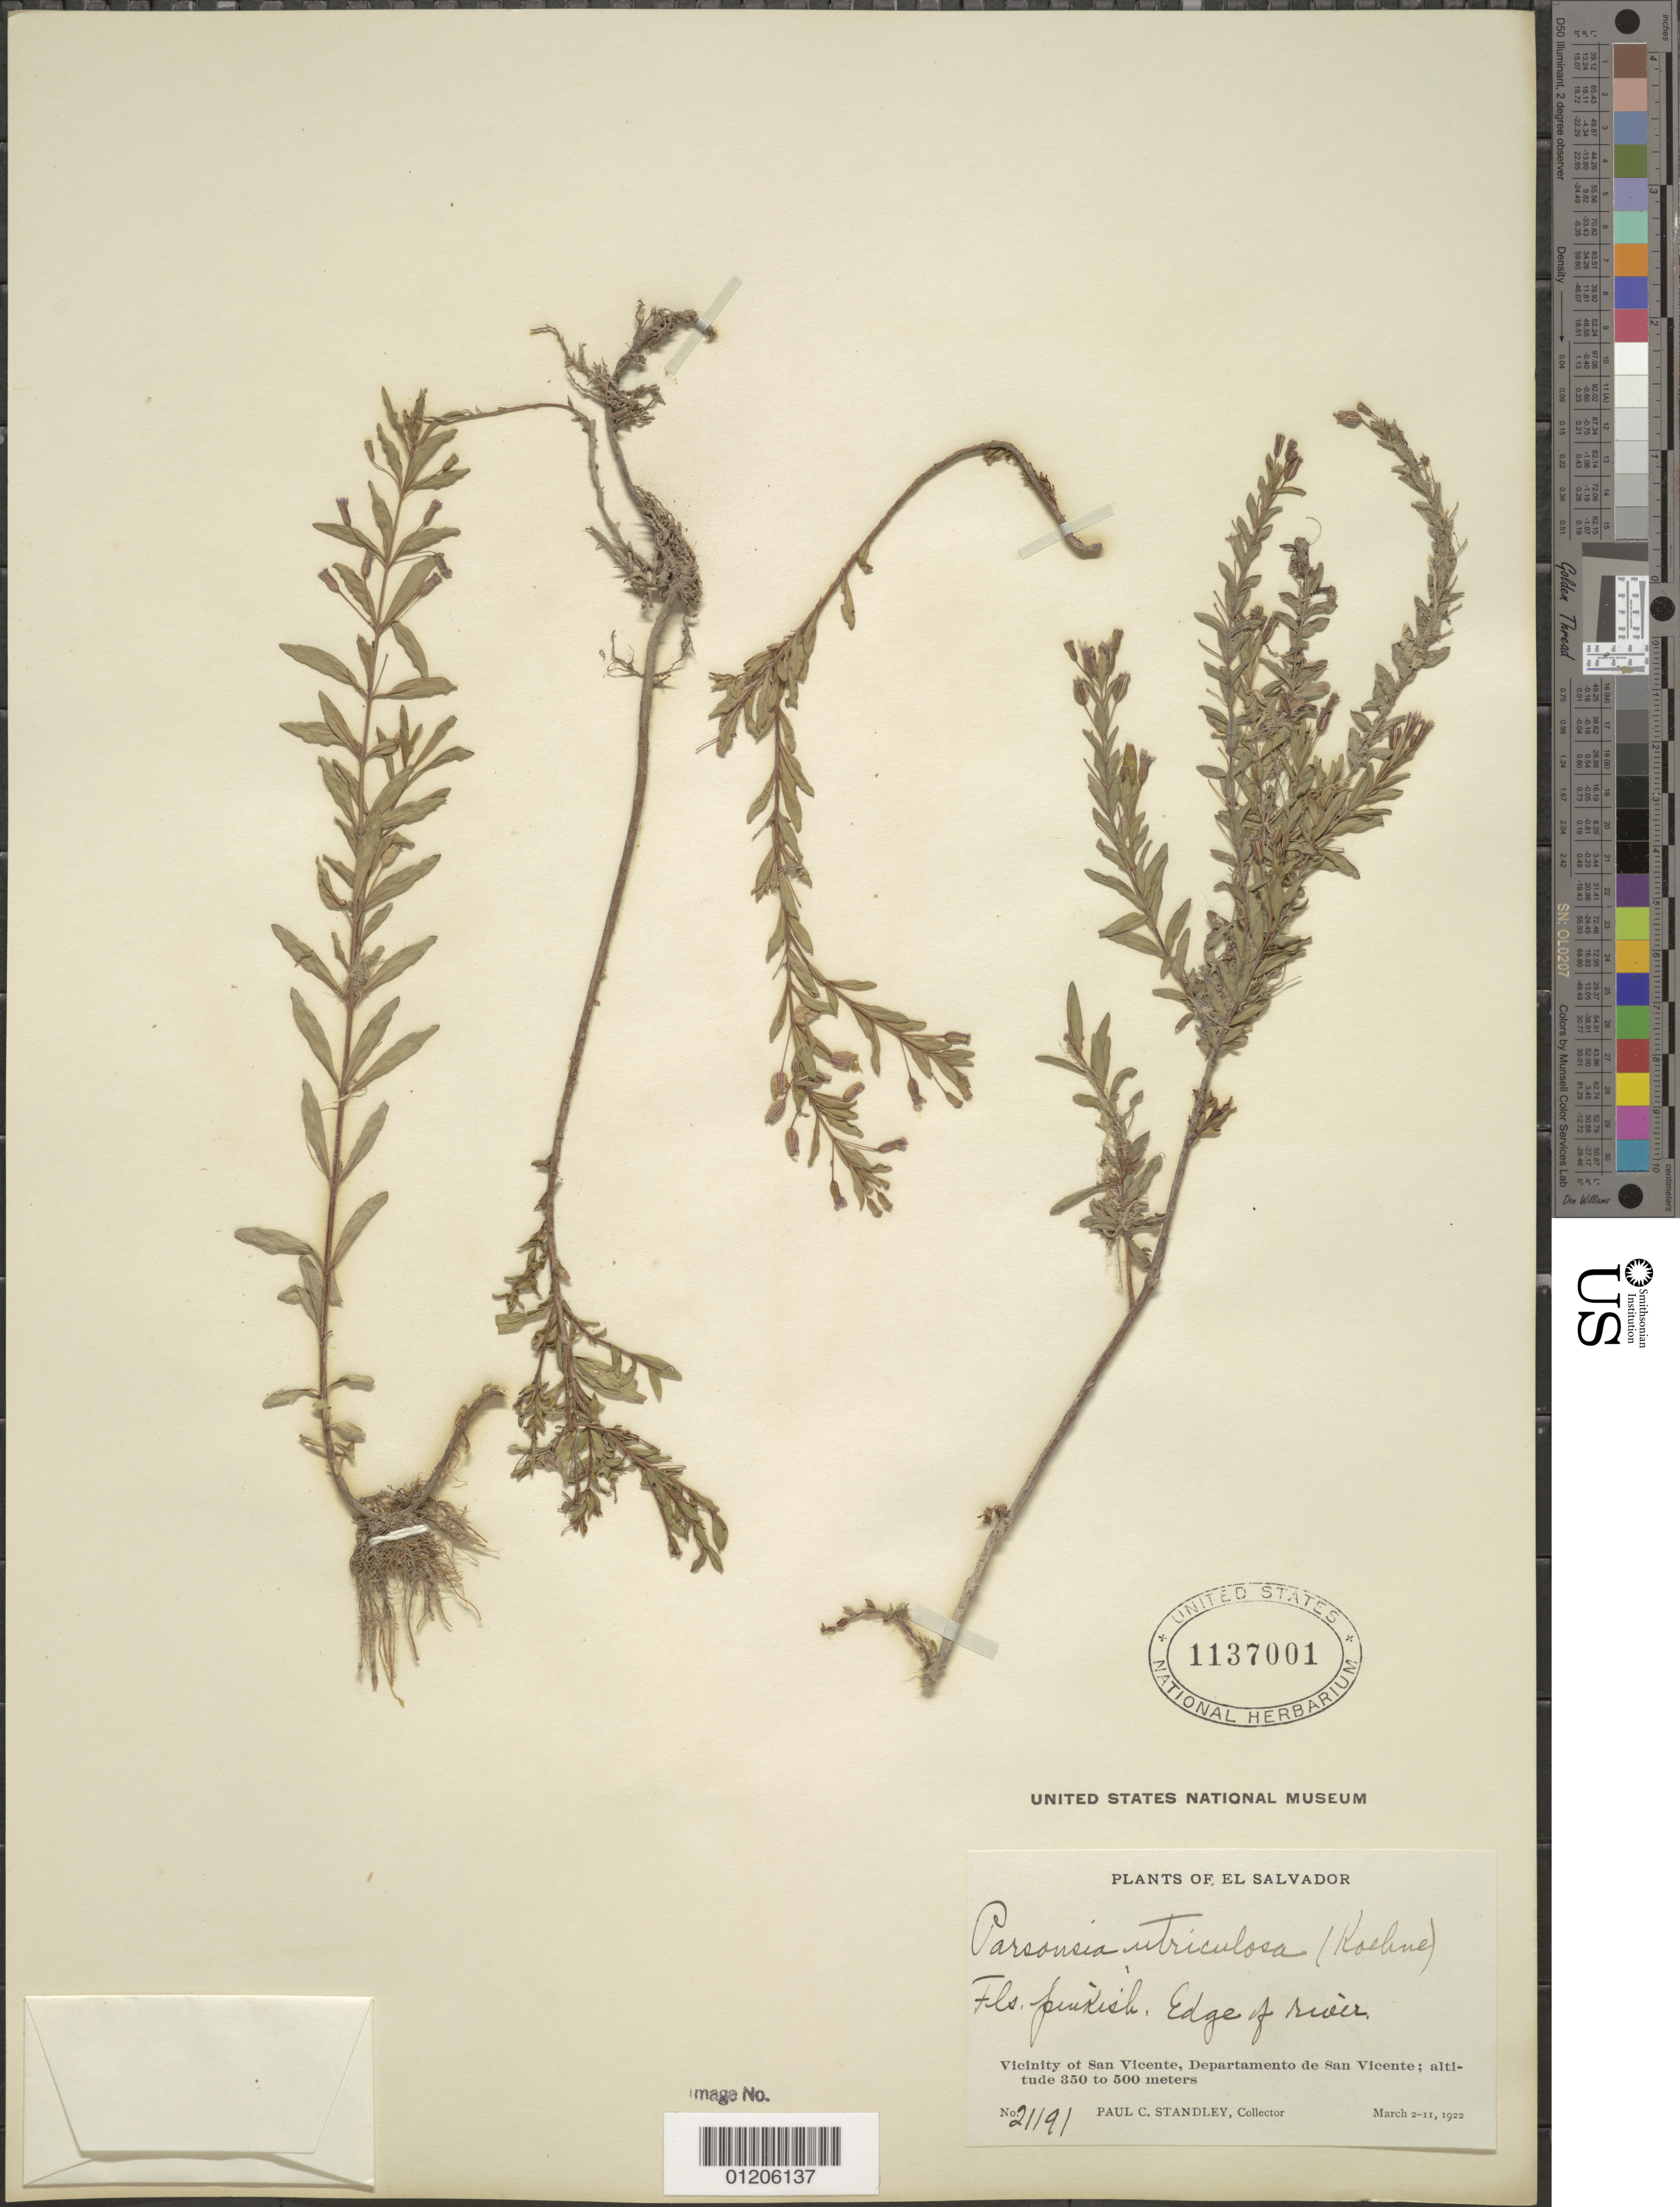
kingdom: Plantae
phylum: Tracheophyta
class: Magnoliopsida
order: Myrtales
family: Lythraceae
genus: Cuphea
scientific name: Cuphea utriculosa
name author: Koehne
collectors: P. C. Standley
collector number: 21191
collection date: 1922-03-02/1922-03-11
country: El Salvador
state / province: San Vincente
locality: Vicinity of San Vicente.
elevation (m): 350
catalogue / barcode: US 1137001